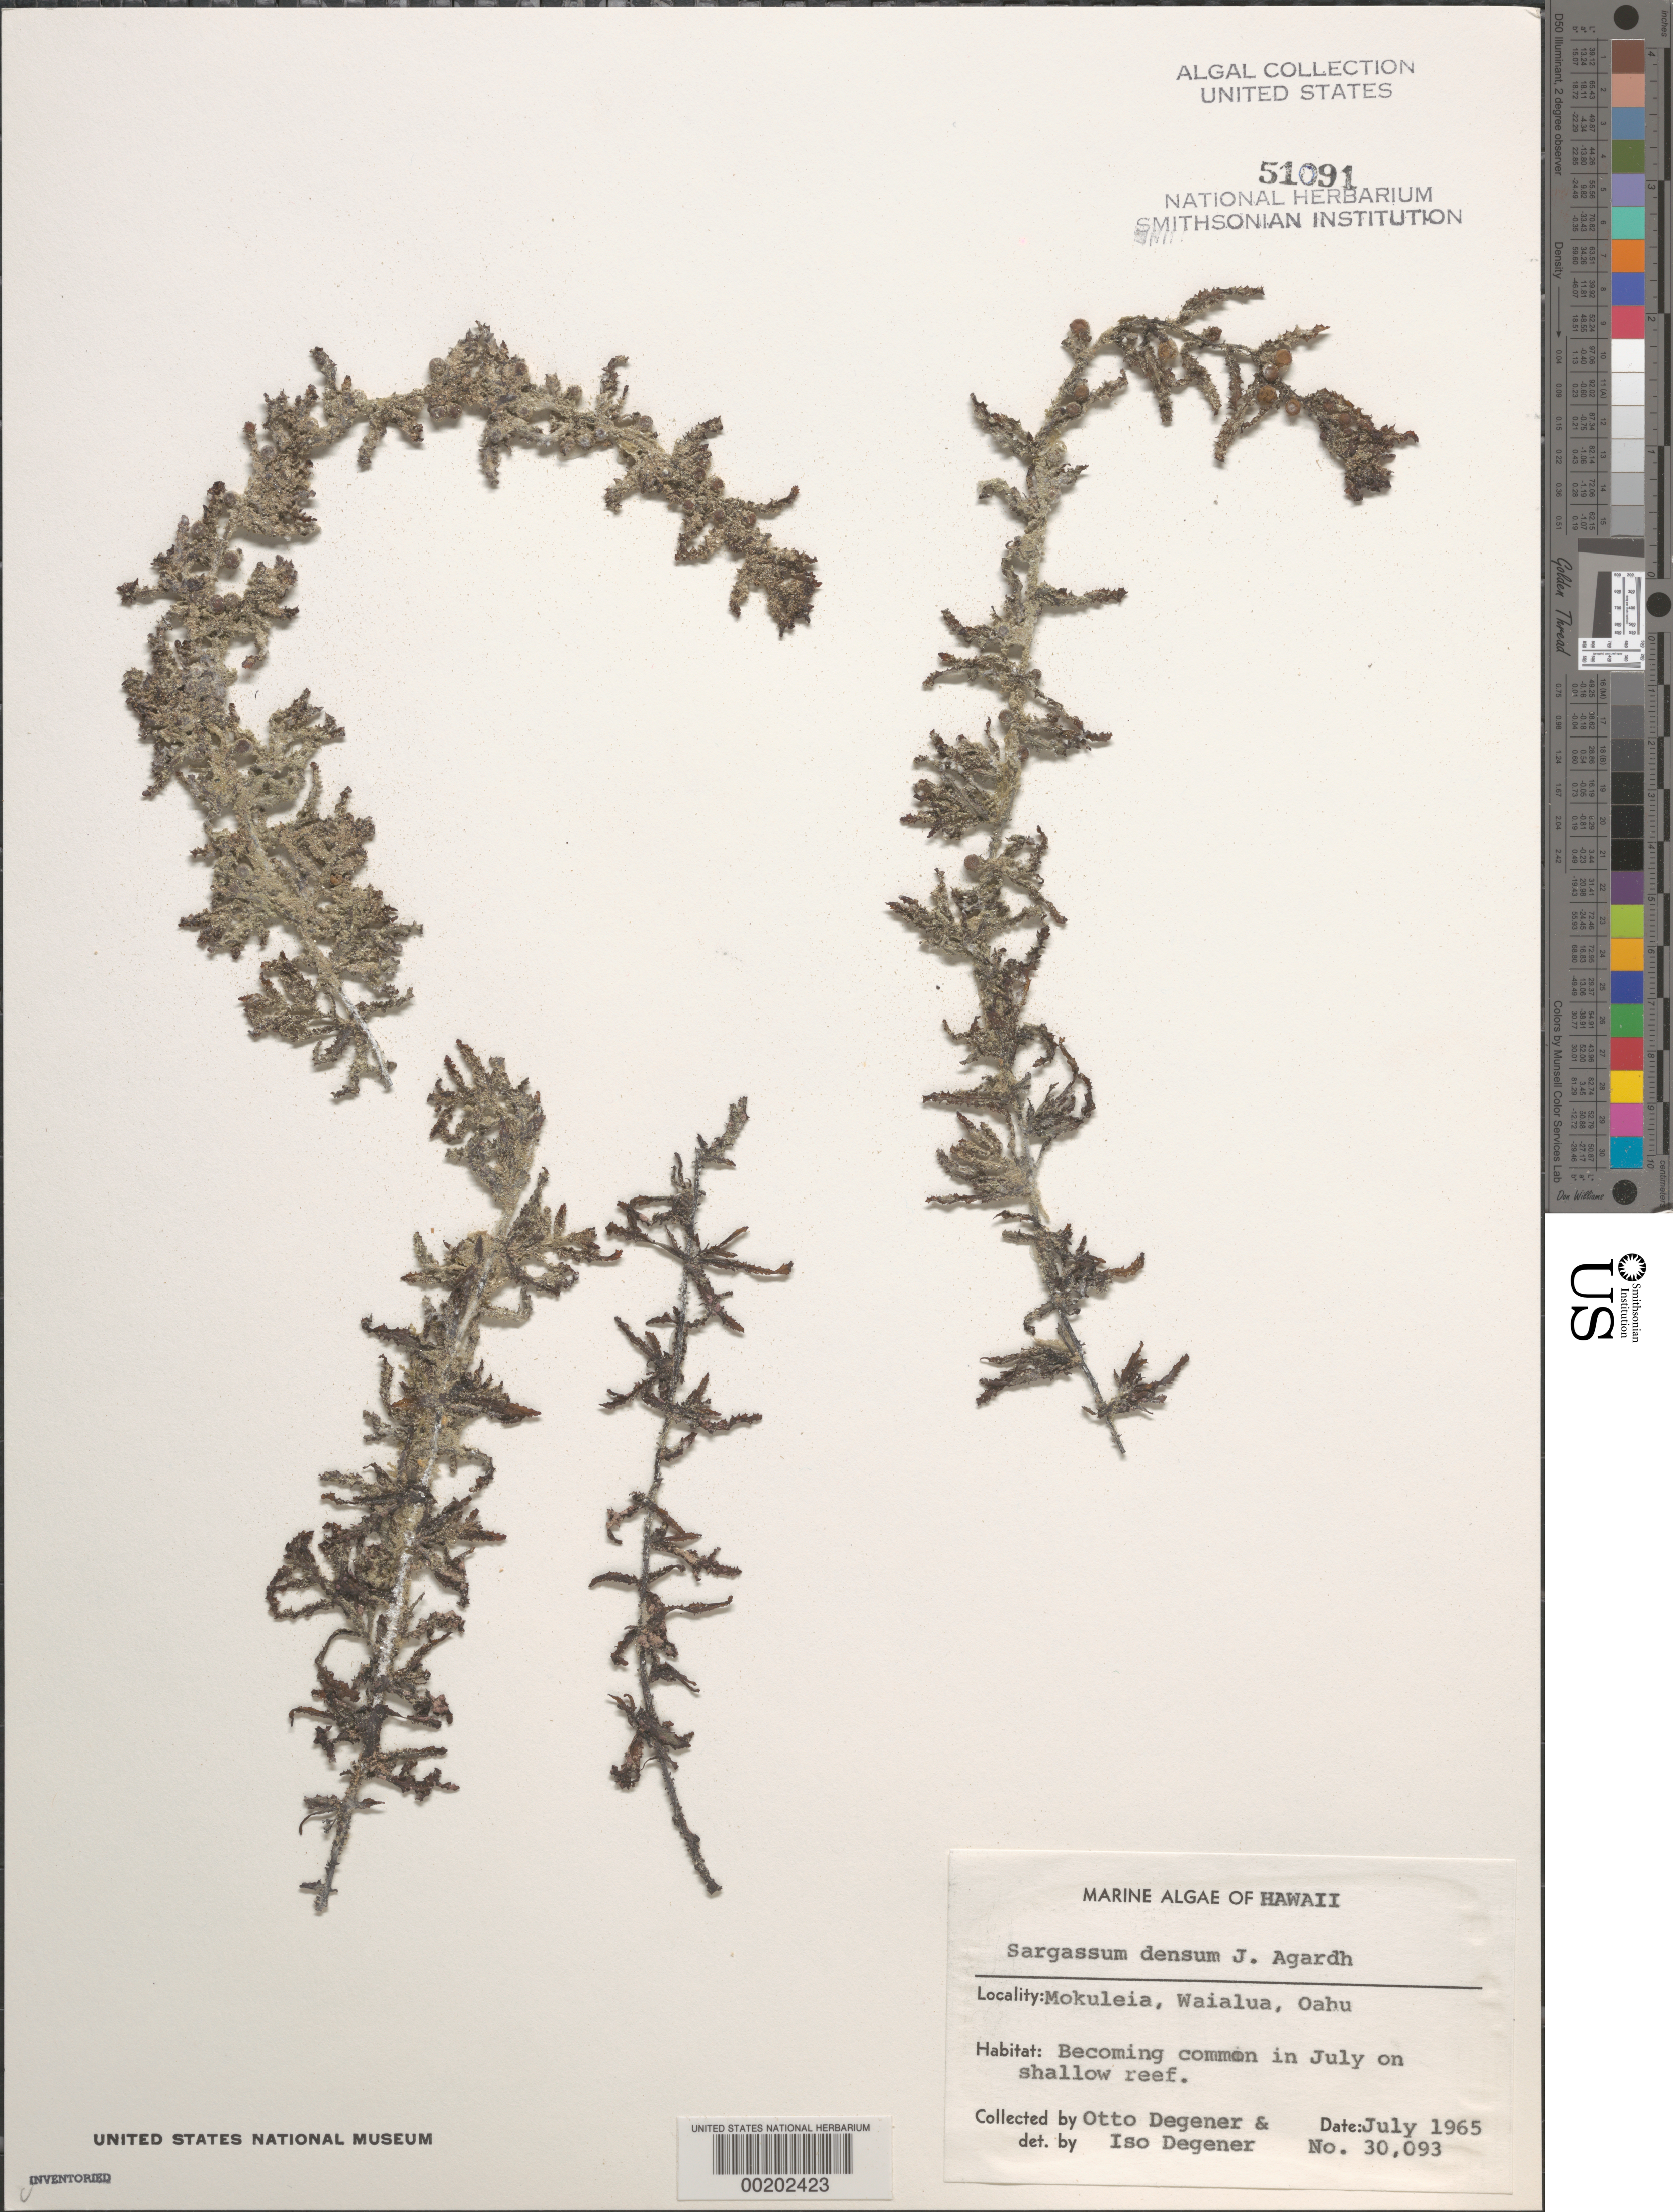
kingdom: Chromista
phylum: Ochrophyta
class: Phaeophyceae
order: Fucales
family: Sargassaceae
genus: Sargassum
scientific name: Sargassum polyphyllum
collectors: O. Degener & I. Degener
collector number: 30093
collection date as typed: Jul 1965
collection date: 1965-07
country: United States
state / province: Hawaii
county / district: Honolulu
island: Oahu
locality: Mokuleia, Waialua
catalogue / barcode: US 51091